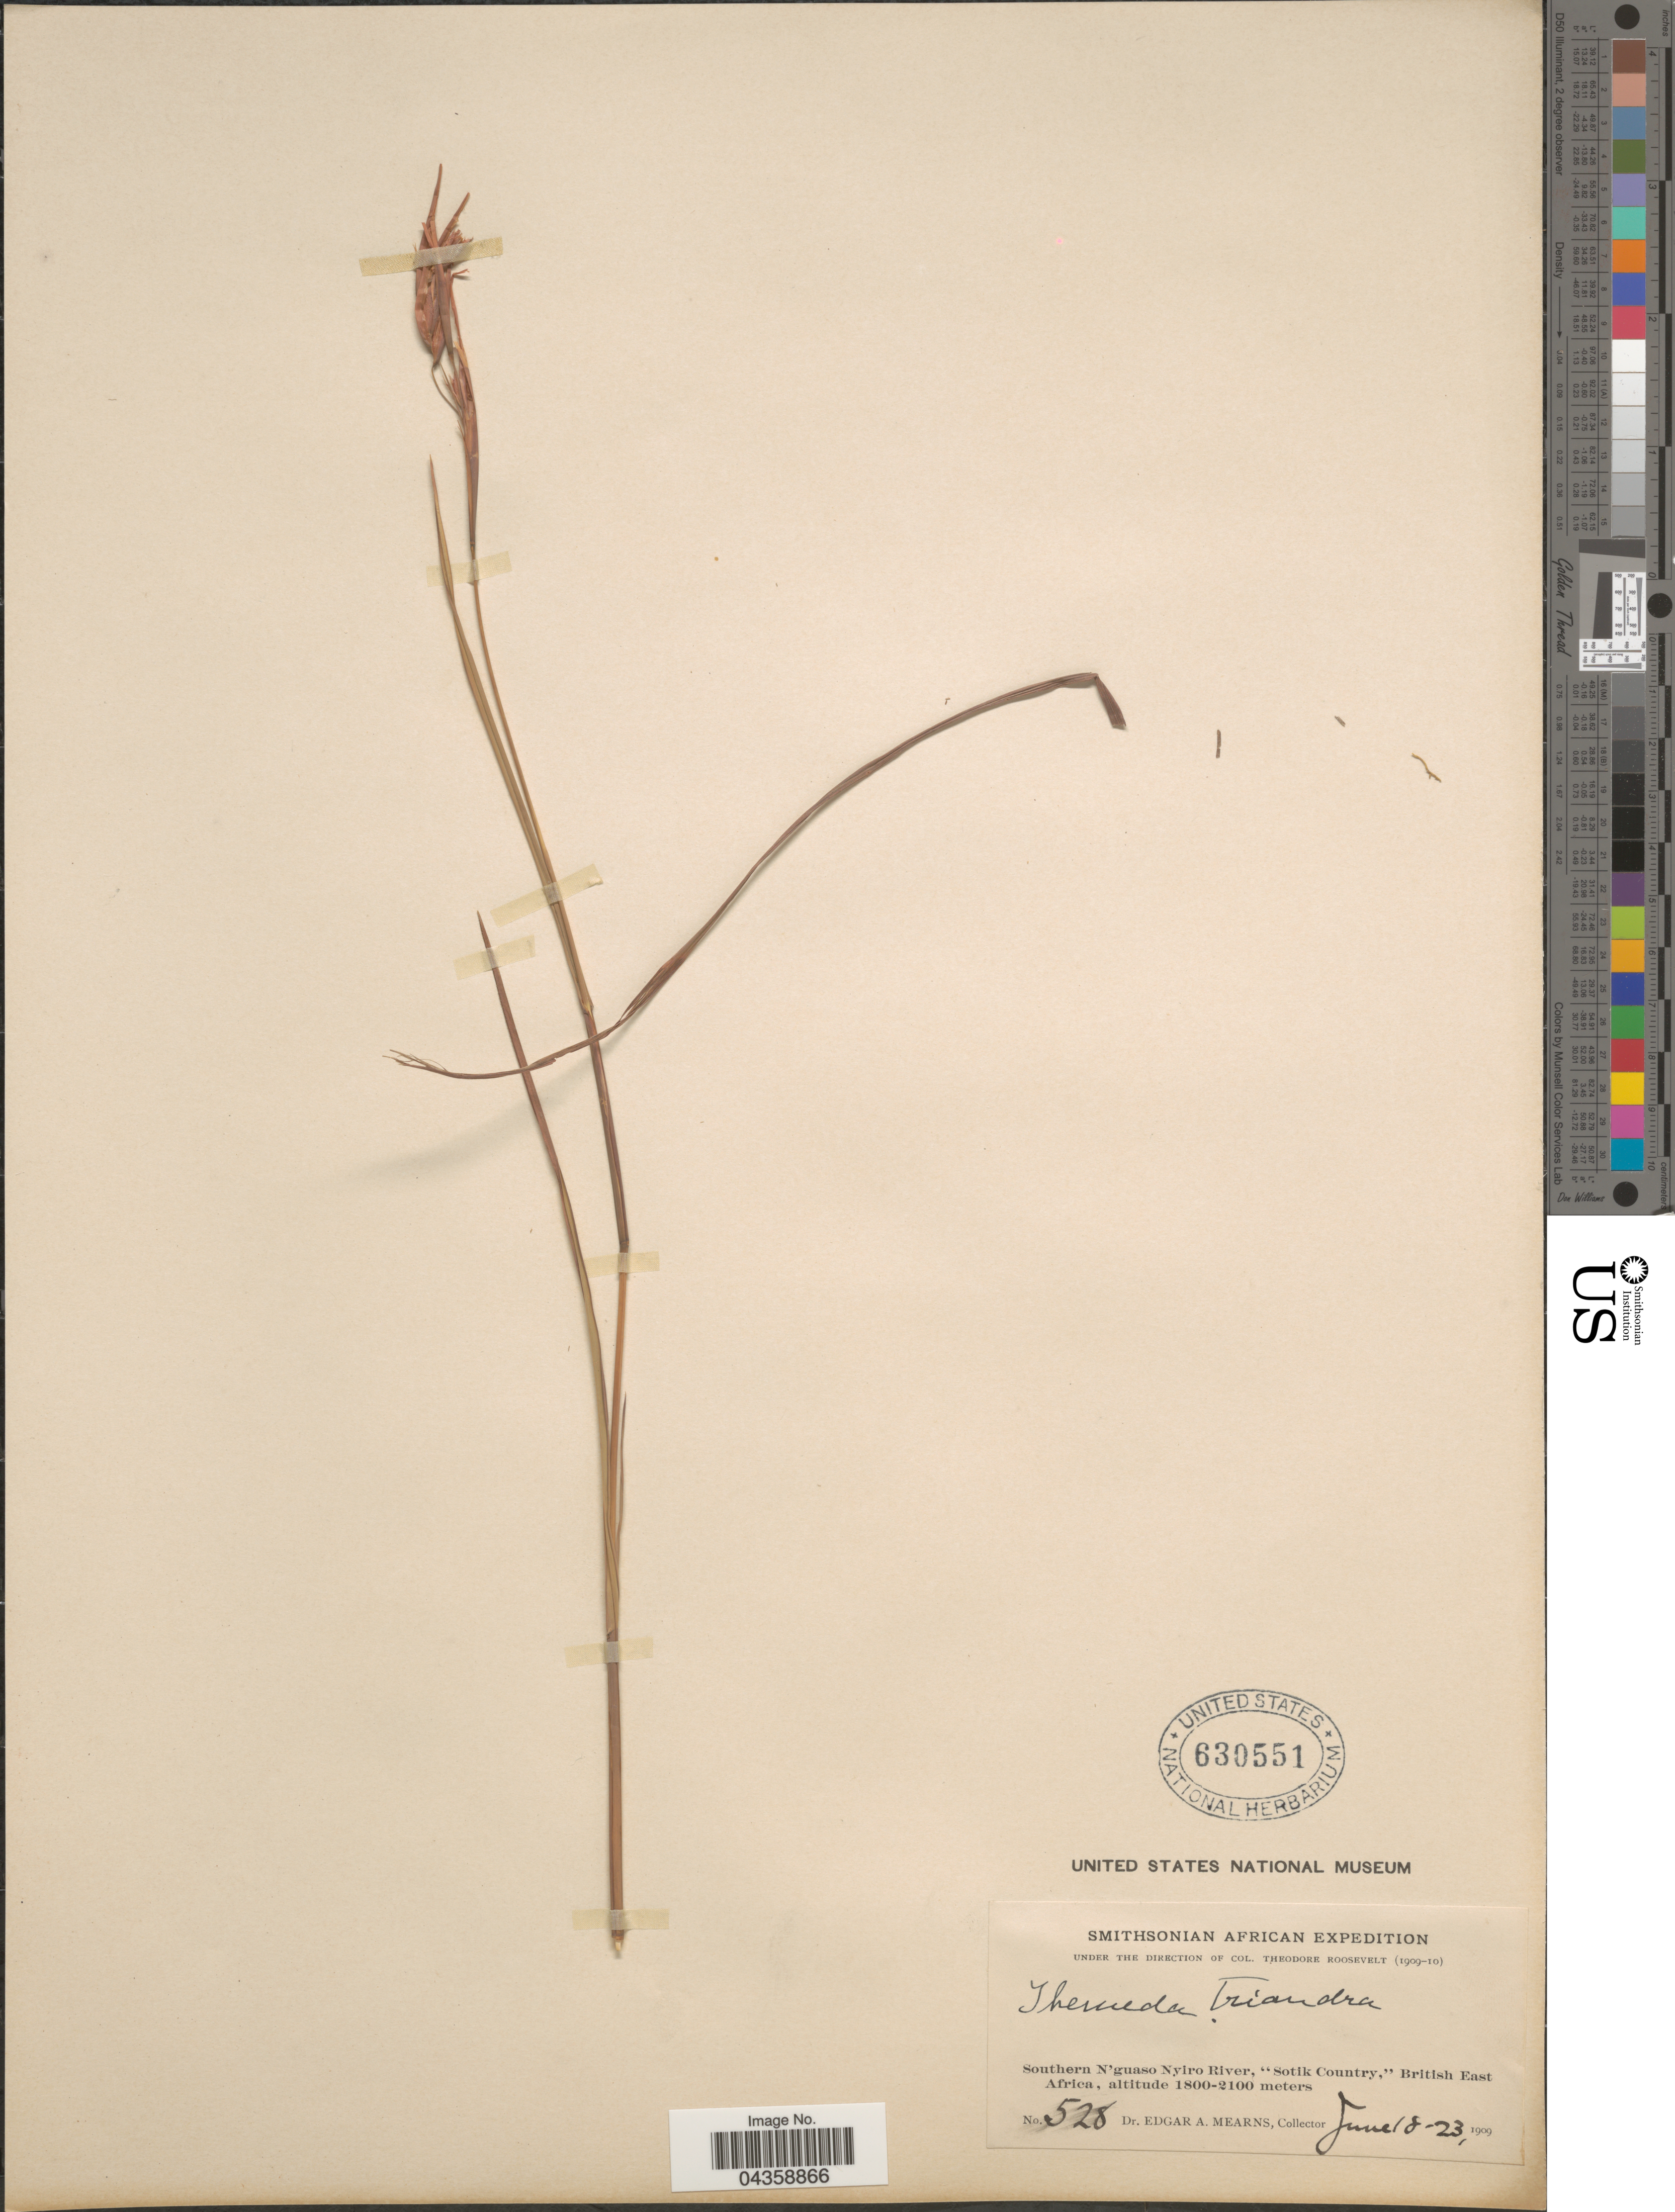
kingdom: Plantae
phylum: Tracheophyta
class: Liliopsida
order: Poales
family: Poaceae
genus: Themeda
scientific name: Themeda triandra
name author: Forssk.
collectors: E. A. Mearns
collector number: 528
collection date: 1909-06-18/1909-06-23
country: Kenya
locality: Smithsonian African Expedition. Southern N'guaso Nyiro River, "Sotik Country," British East Africa.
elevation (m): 1800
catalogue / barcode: US 630551